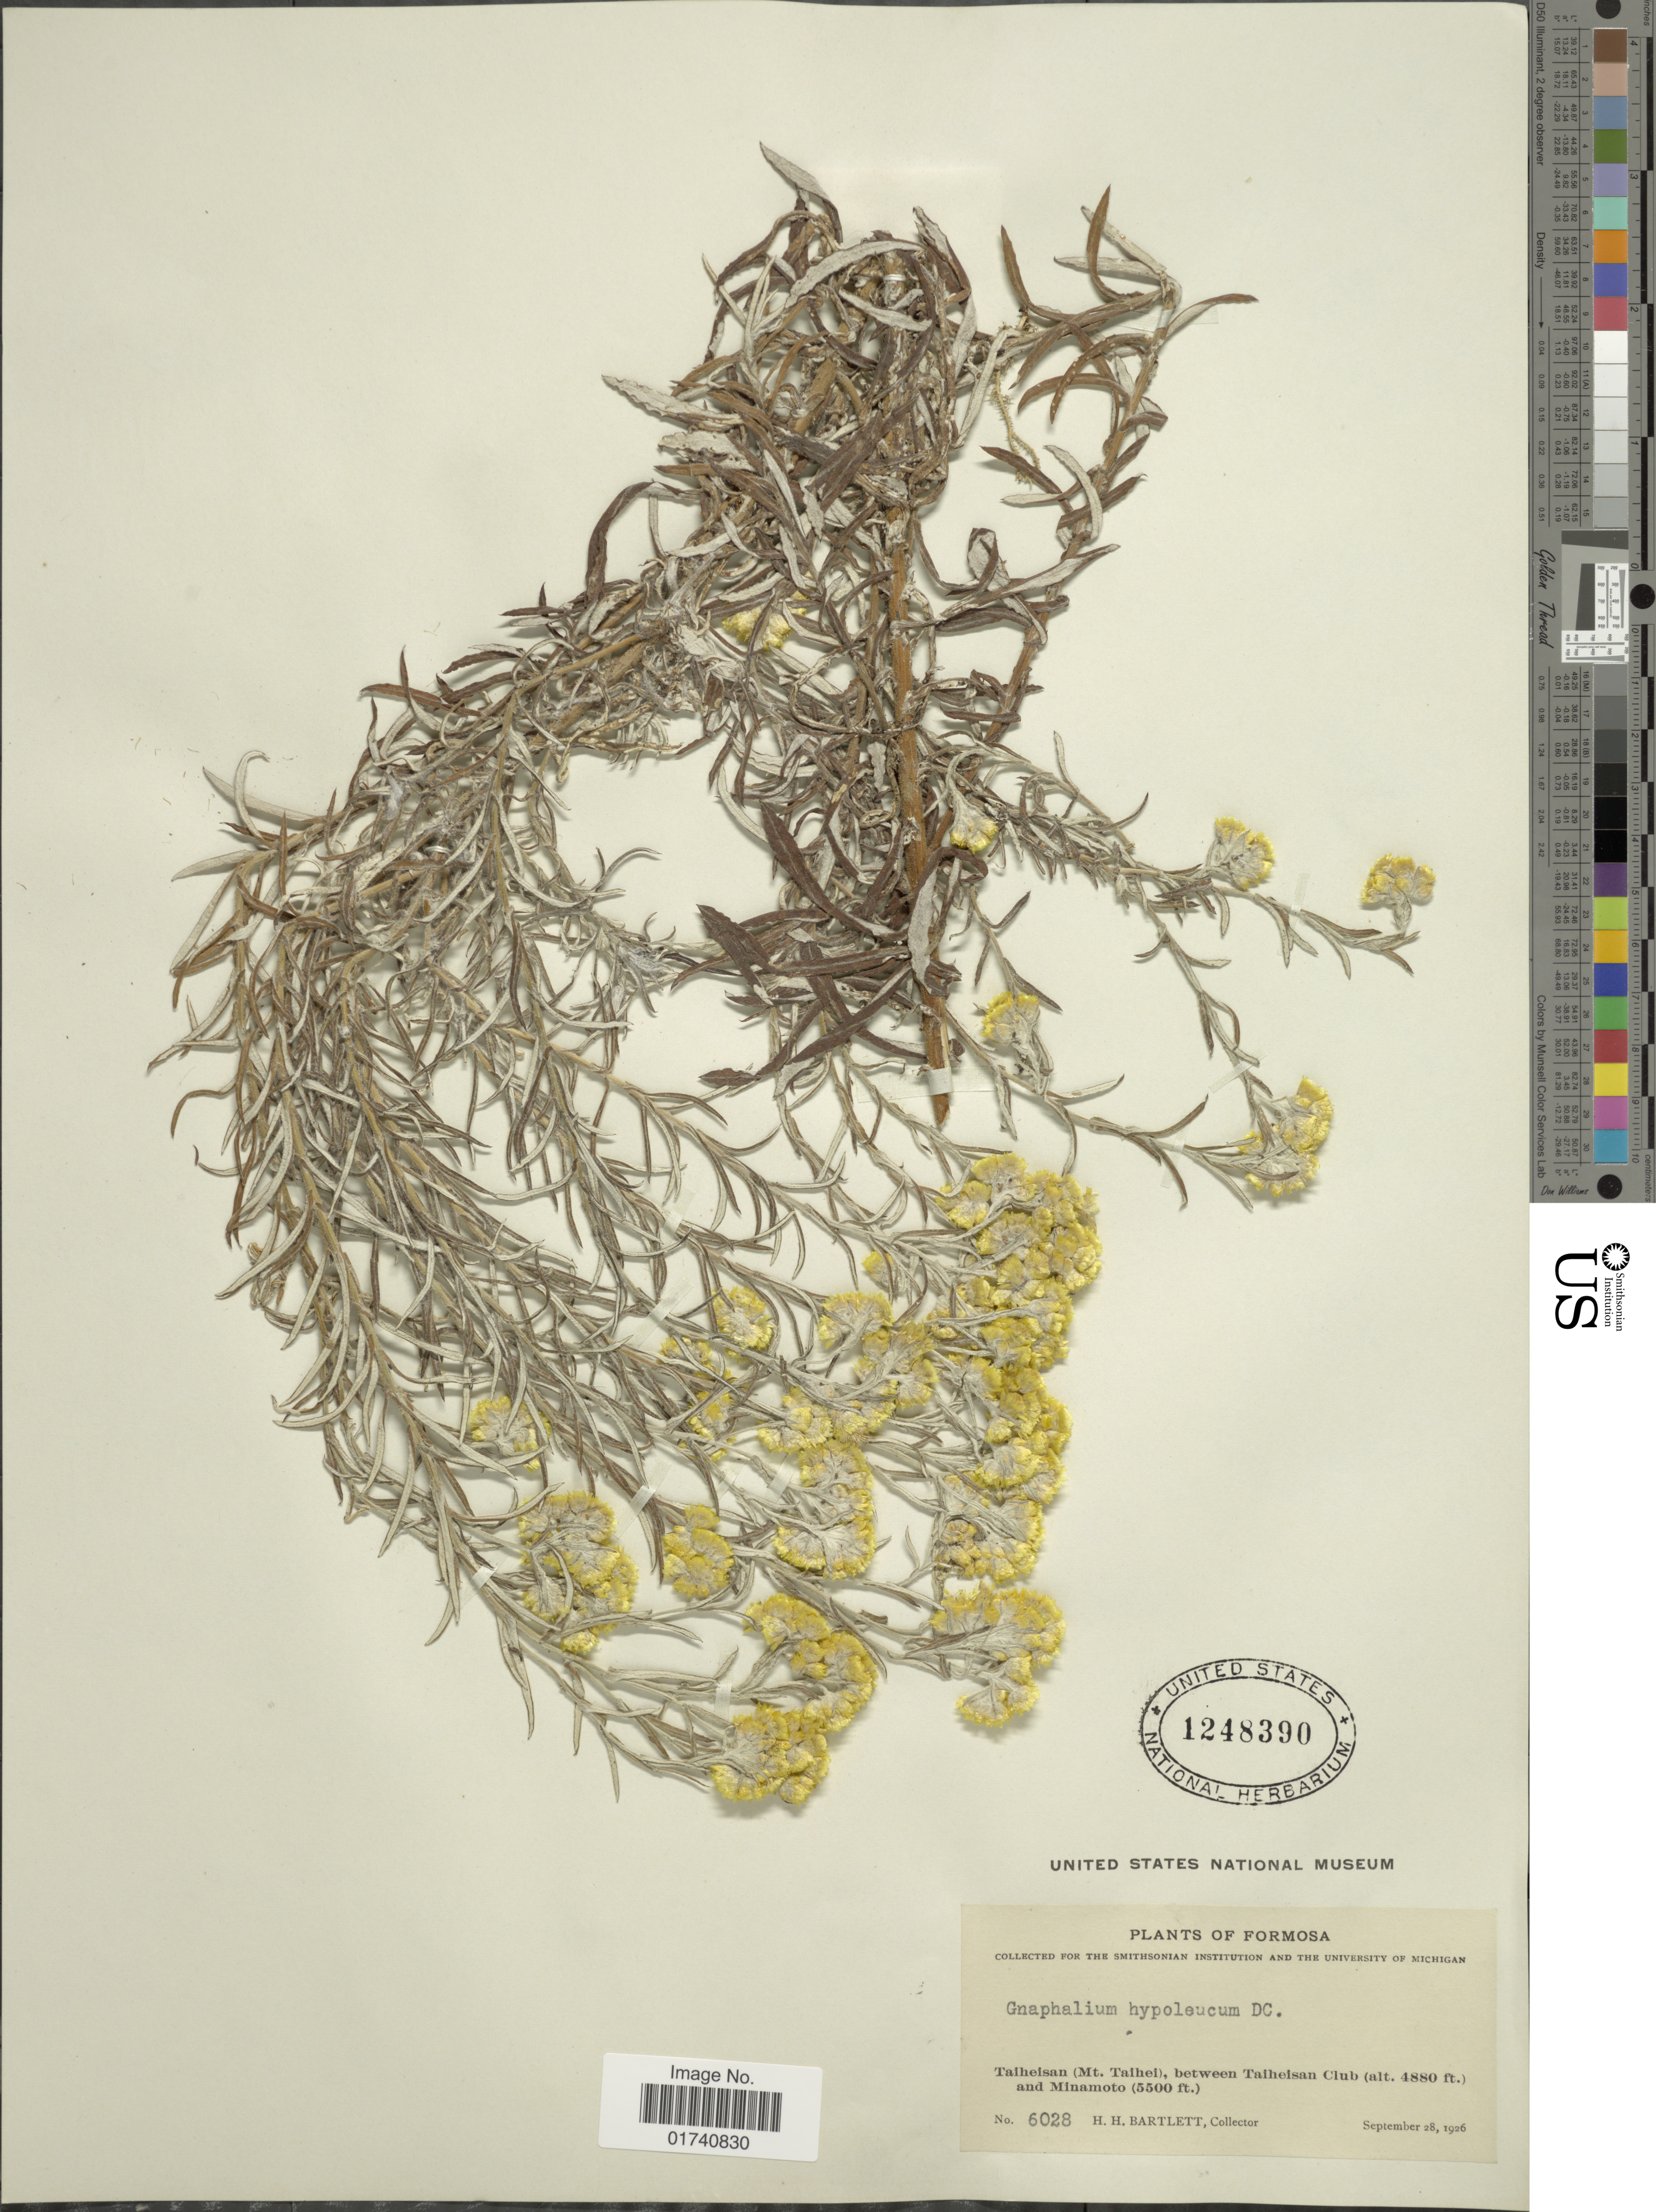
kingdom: Plantae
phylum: Tracheophyta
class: Magnoliopsida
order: Asterales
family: Asteraceae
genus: Pseudognaphalium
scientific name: Pseudognaphalium hypoleucum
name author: (DC.) Hilliard & B.L. Burtt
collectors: H. H. Bartlett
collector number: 6028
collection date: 1926-09-28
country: Taiwan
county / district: Yilan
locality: Formosa. Taiheisan (Mt. Taihei), between Taiheisan Club. and Mimamoto.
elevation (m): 1366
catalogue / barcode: US 1248390